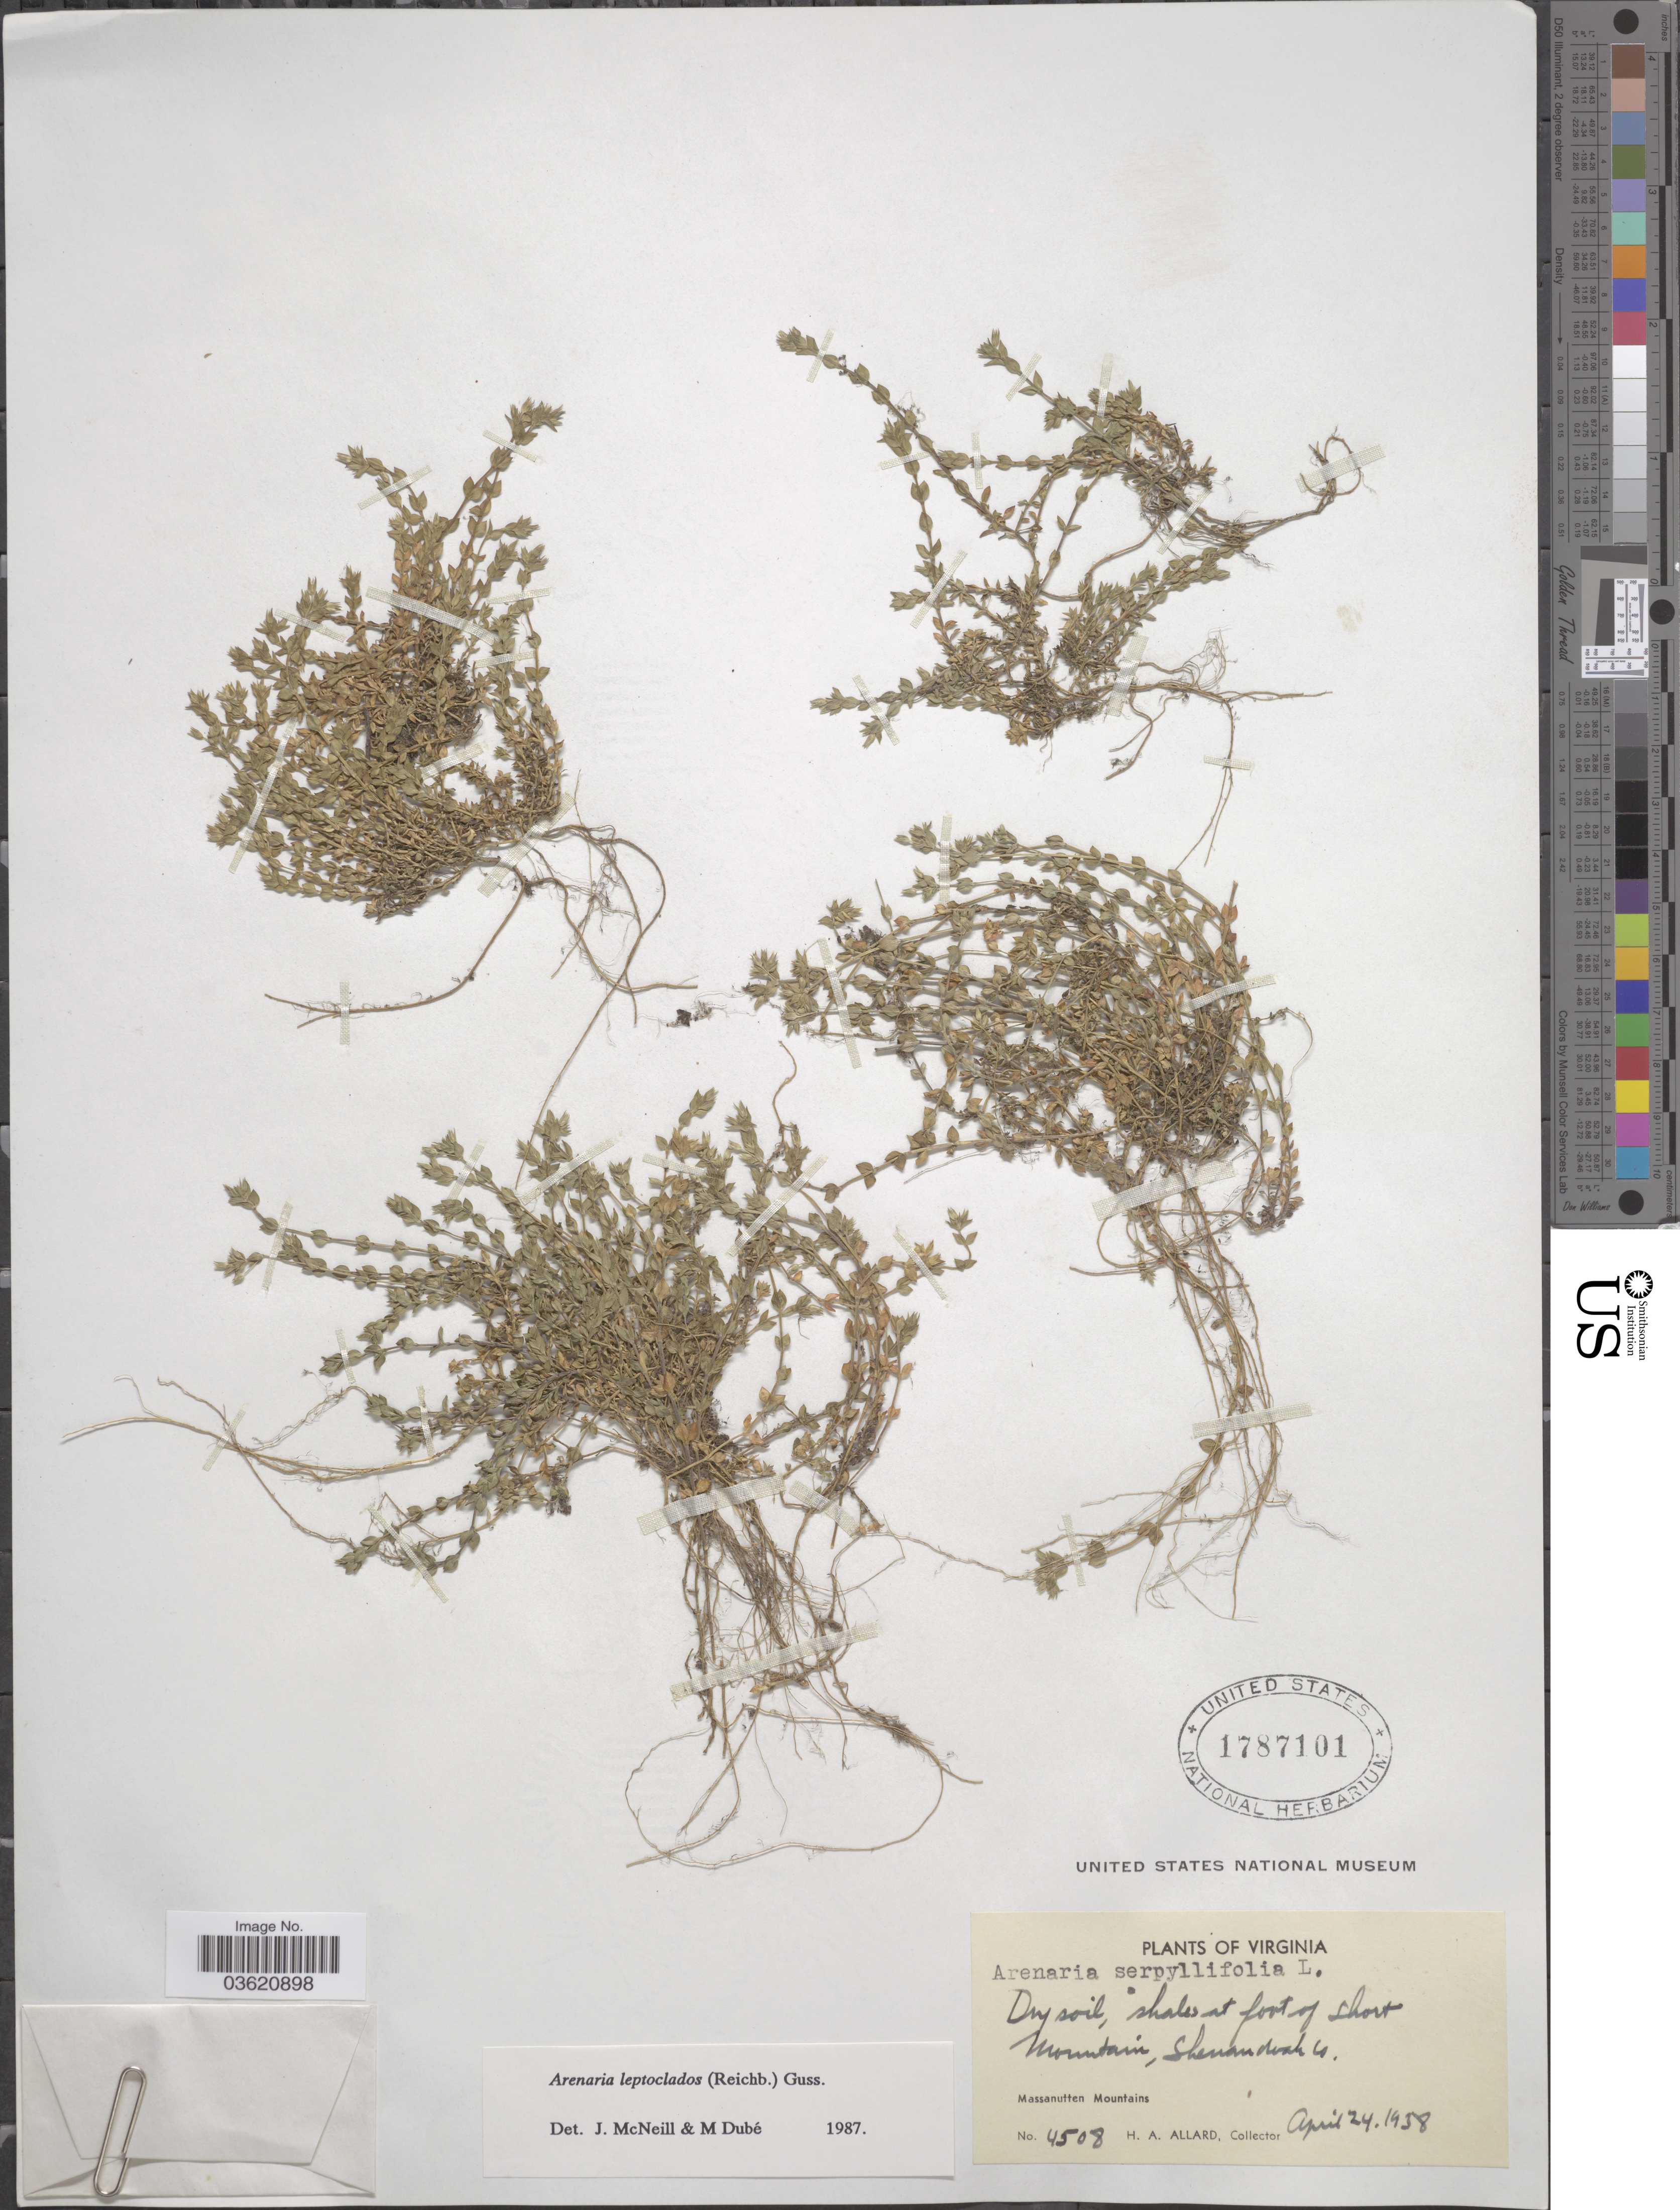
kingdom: Plantae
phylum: Tracheophyta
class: Magnoliopsida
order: Caryophyllales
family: Caryophyllaceae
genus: Arenaria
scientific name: Arenaria leptoclados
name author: (Rchb.) Gussone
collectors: H. A. Allard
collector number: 4508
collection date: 1938-04-24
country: United States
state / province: Virginia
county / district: Shenandoah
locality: Shales at foot of Short Mountain, Shenandoah Co. Massanutten Mountains.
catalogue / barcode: US 1787101